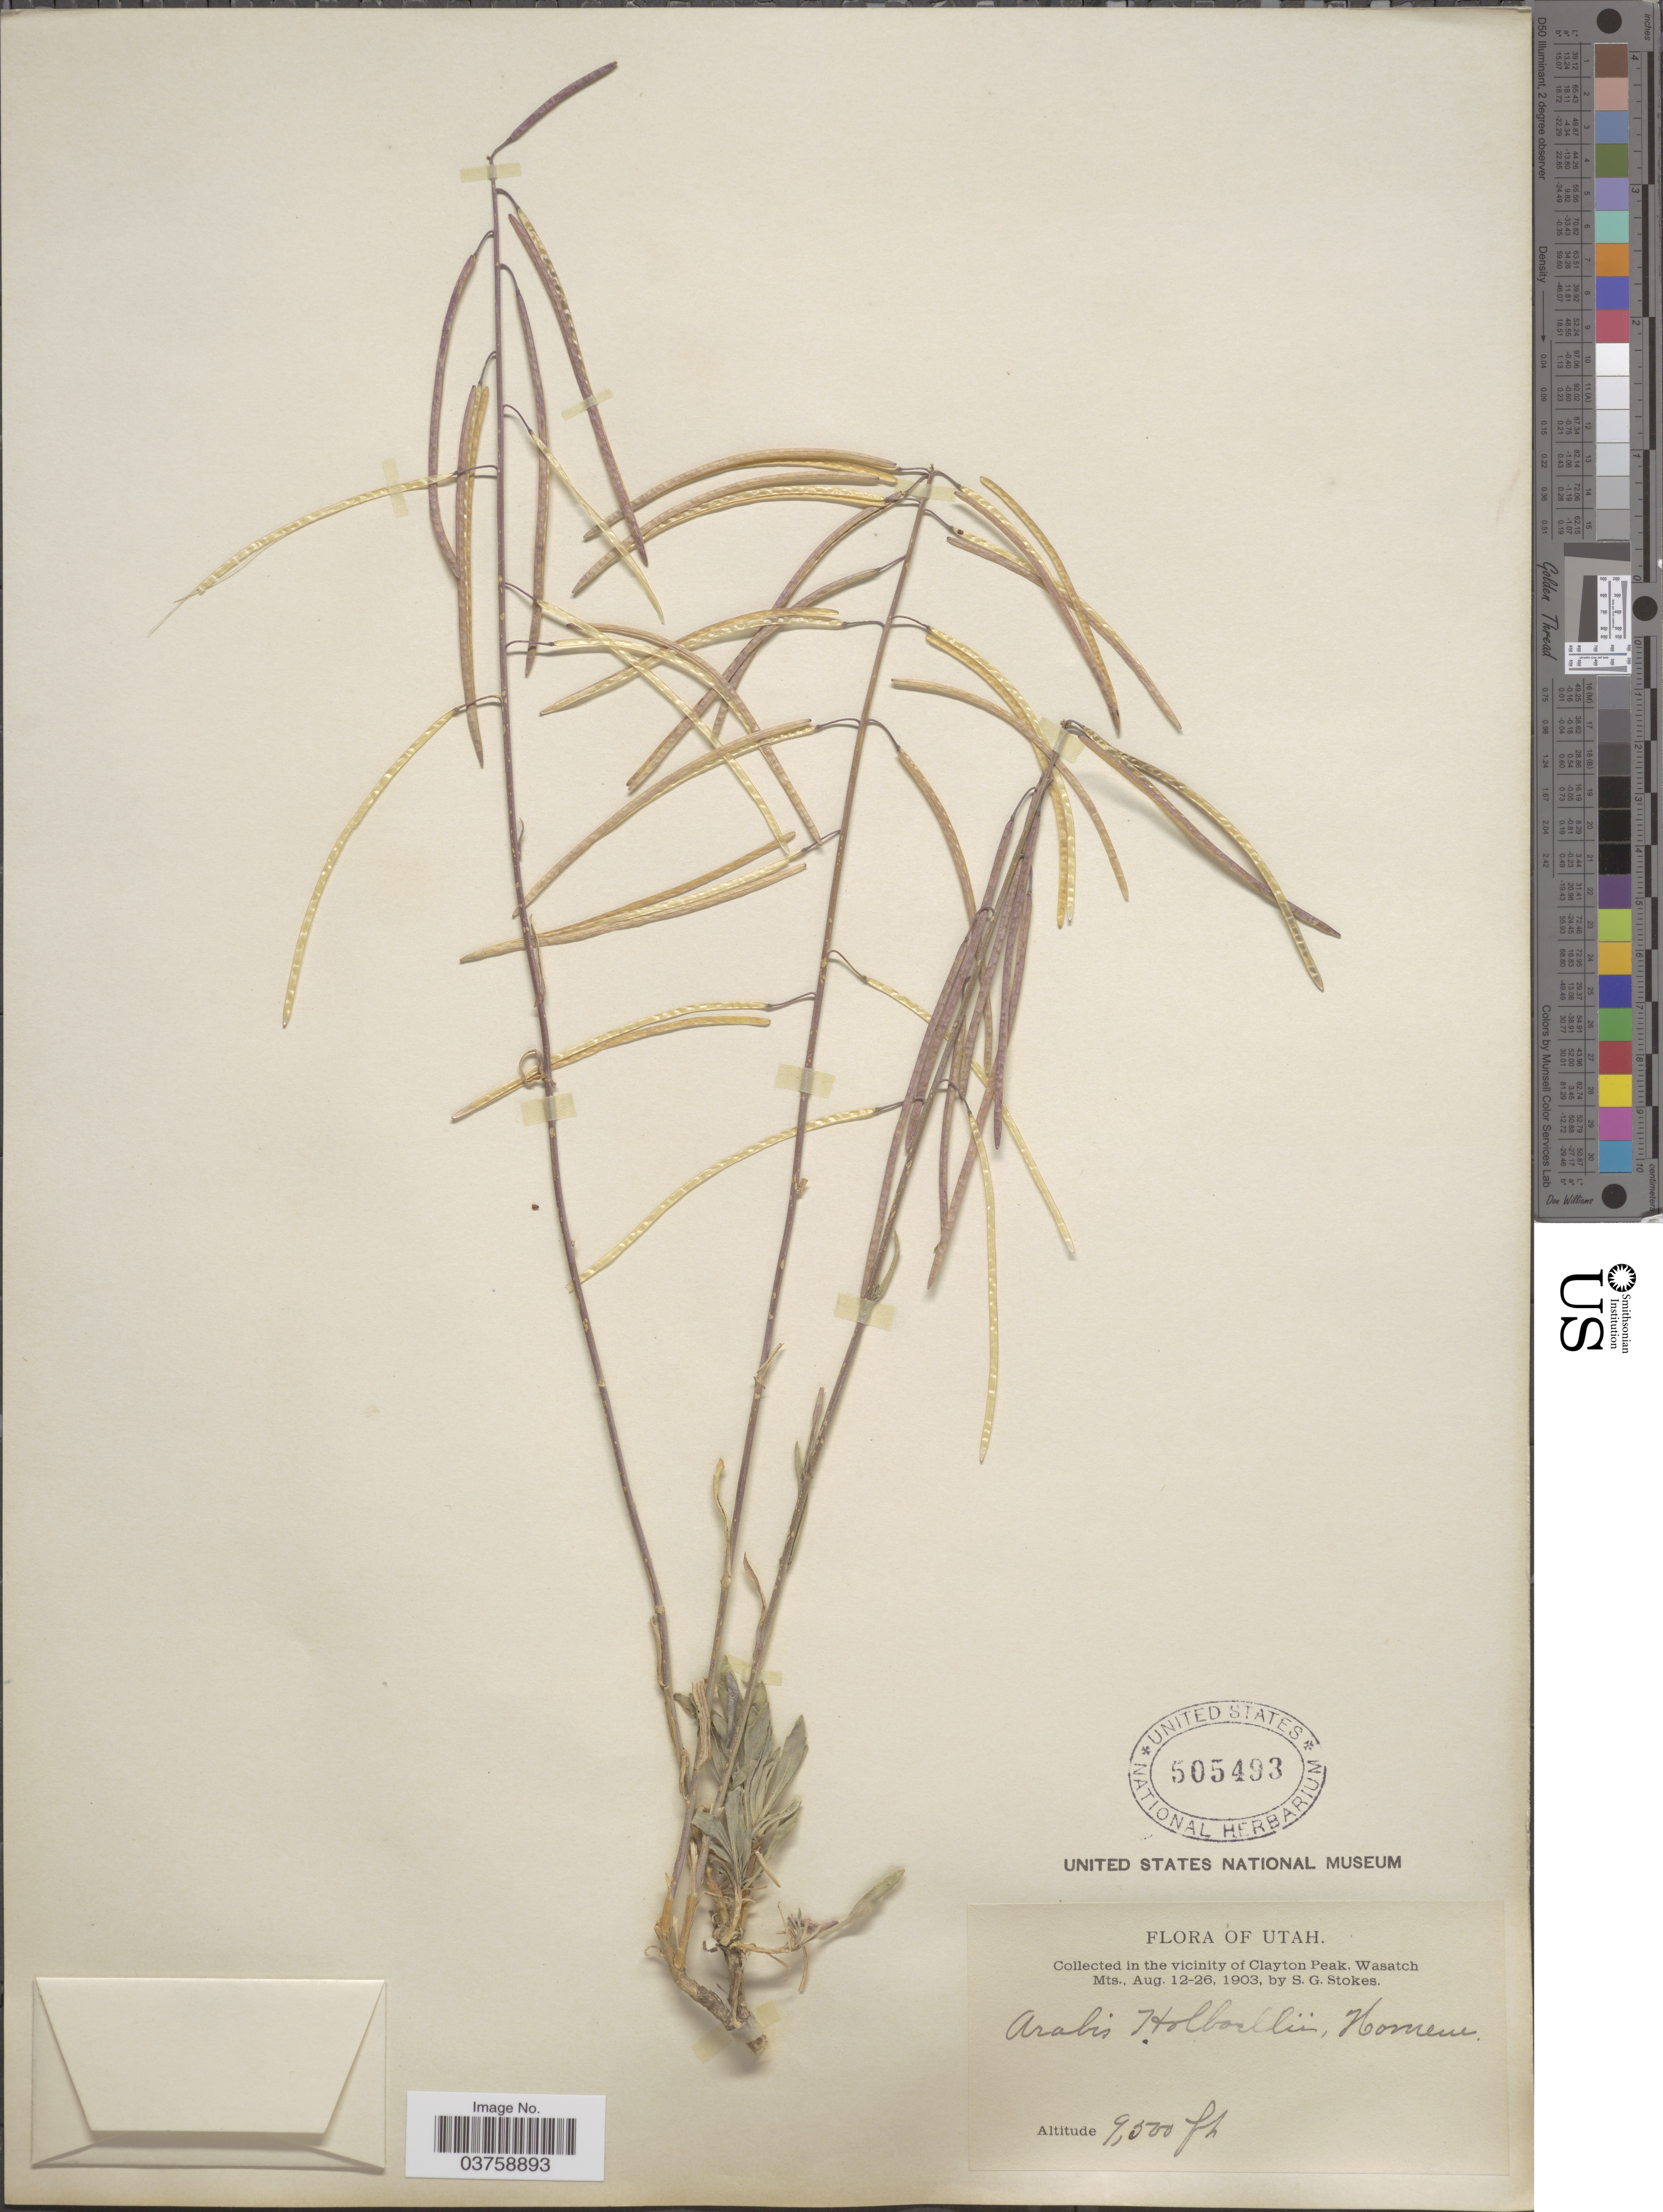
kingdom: Plantae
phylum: Tracheophyta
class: Magnoliopsida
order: Brassicales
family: Brassicaceae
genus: Arabis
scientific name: Arabis sparsiflora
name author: Nutt.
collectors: S. G. Stokes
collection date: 1903-08-12/1903-08-26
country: United States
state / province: Utah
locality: In the vicinity of Clayton Peak, Wasatch Mts.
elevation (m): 2896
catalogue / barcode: US 505493